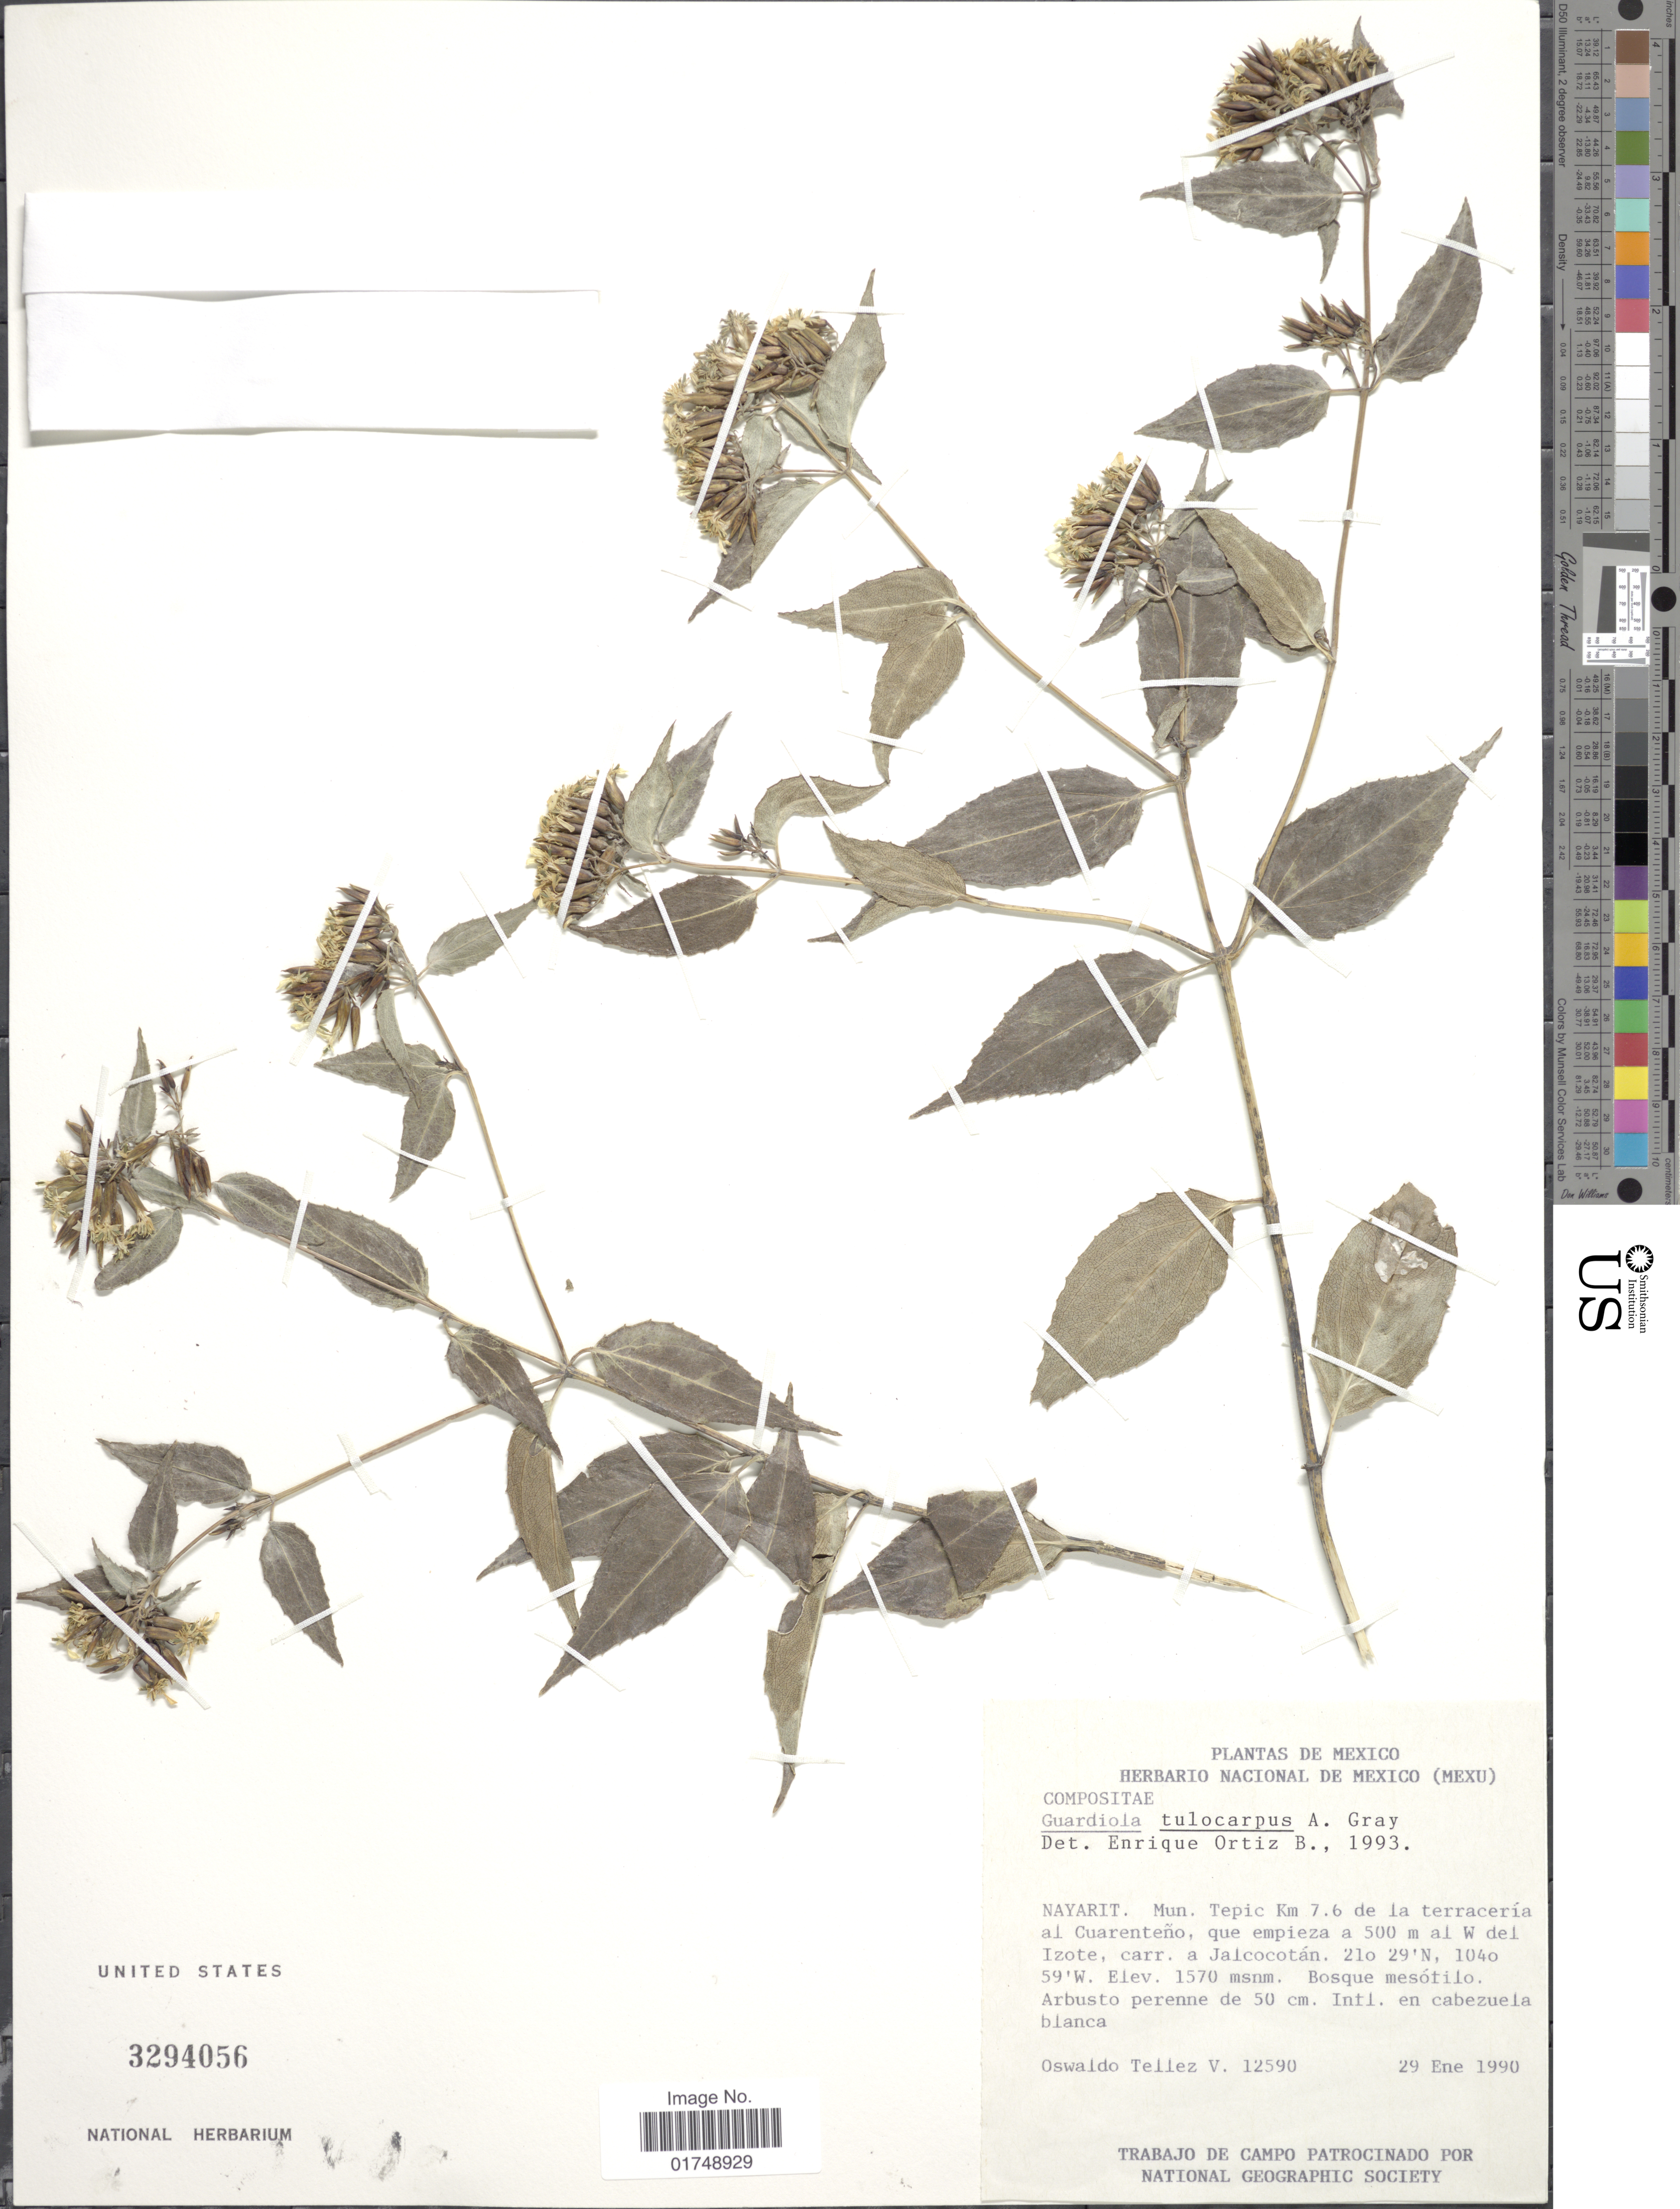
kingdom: Plantae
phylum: Tracheophyta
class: Magnoliopsida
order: Asterales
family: Asteraceae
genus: Guardiola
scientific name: Guardiola tulocarpus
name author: A. Gray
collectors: O. Téllez V.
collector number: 12590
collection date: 1990-01-29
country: Mexico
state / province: Nayarit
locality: Mun Tepic. Km 7.6 de la terraceria al Ciuarenteno, que empieza a 500 m al W del Izote, carr. a Jalcotan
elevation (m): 1570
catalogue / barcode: US 3294056